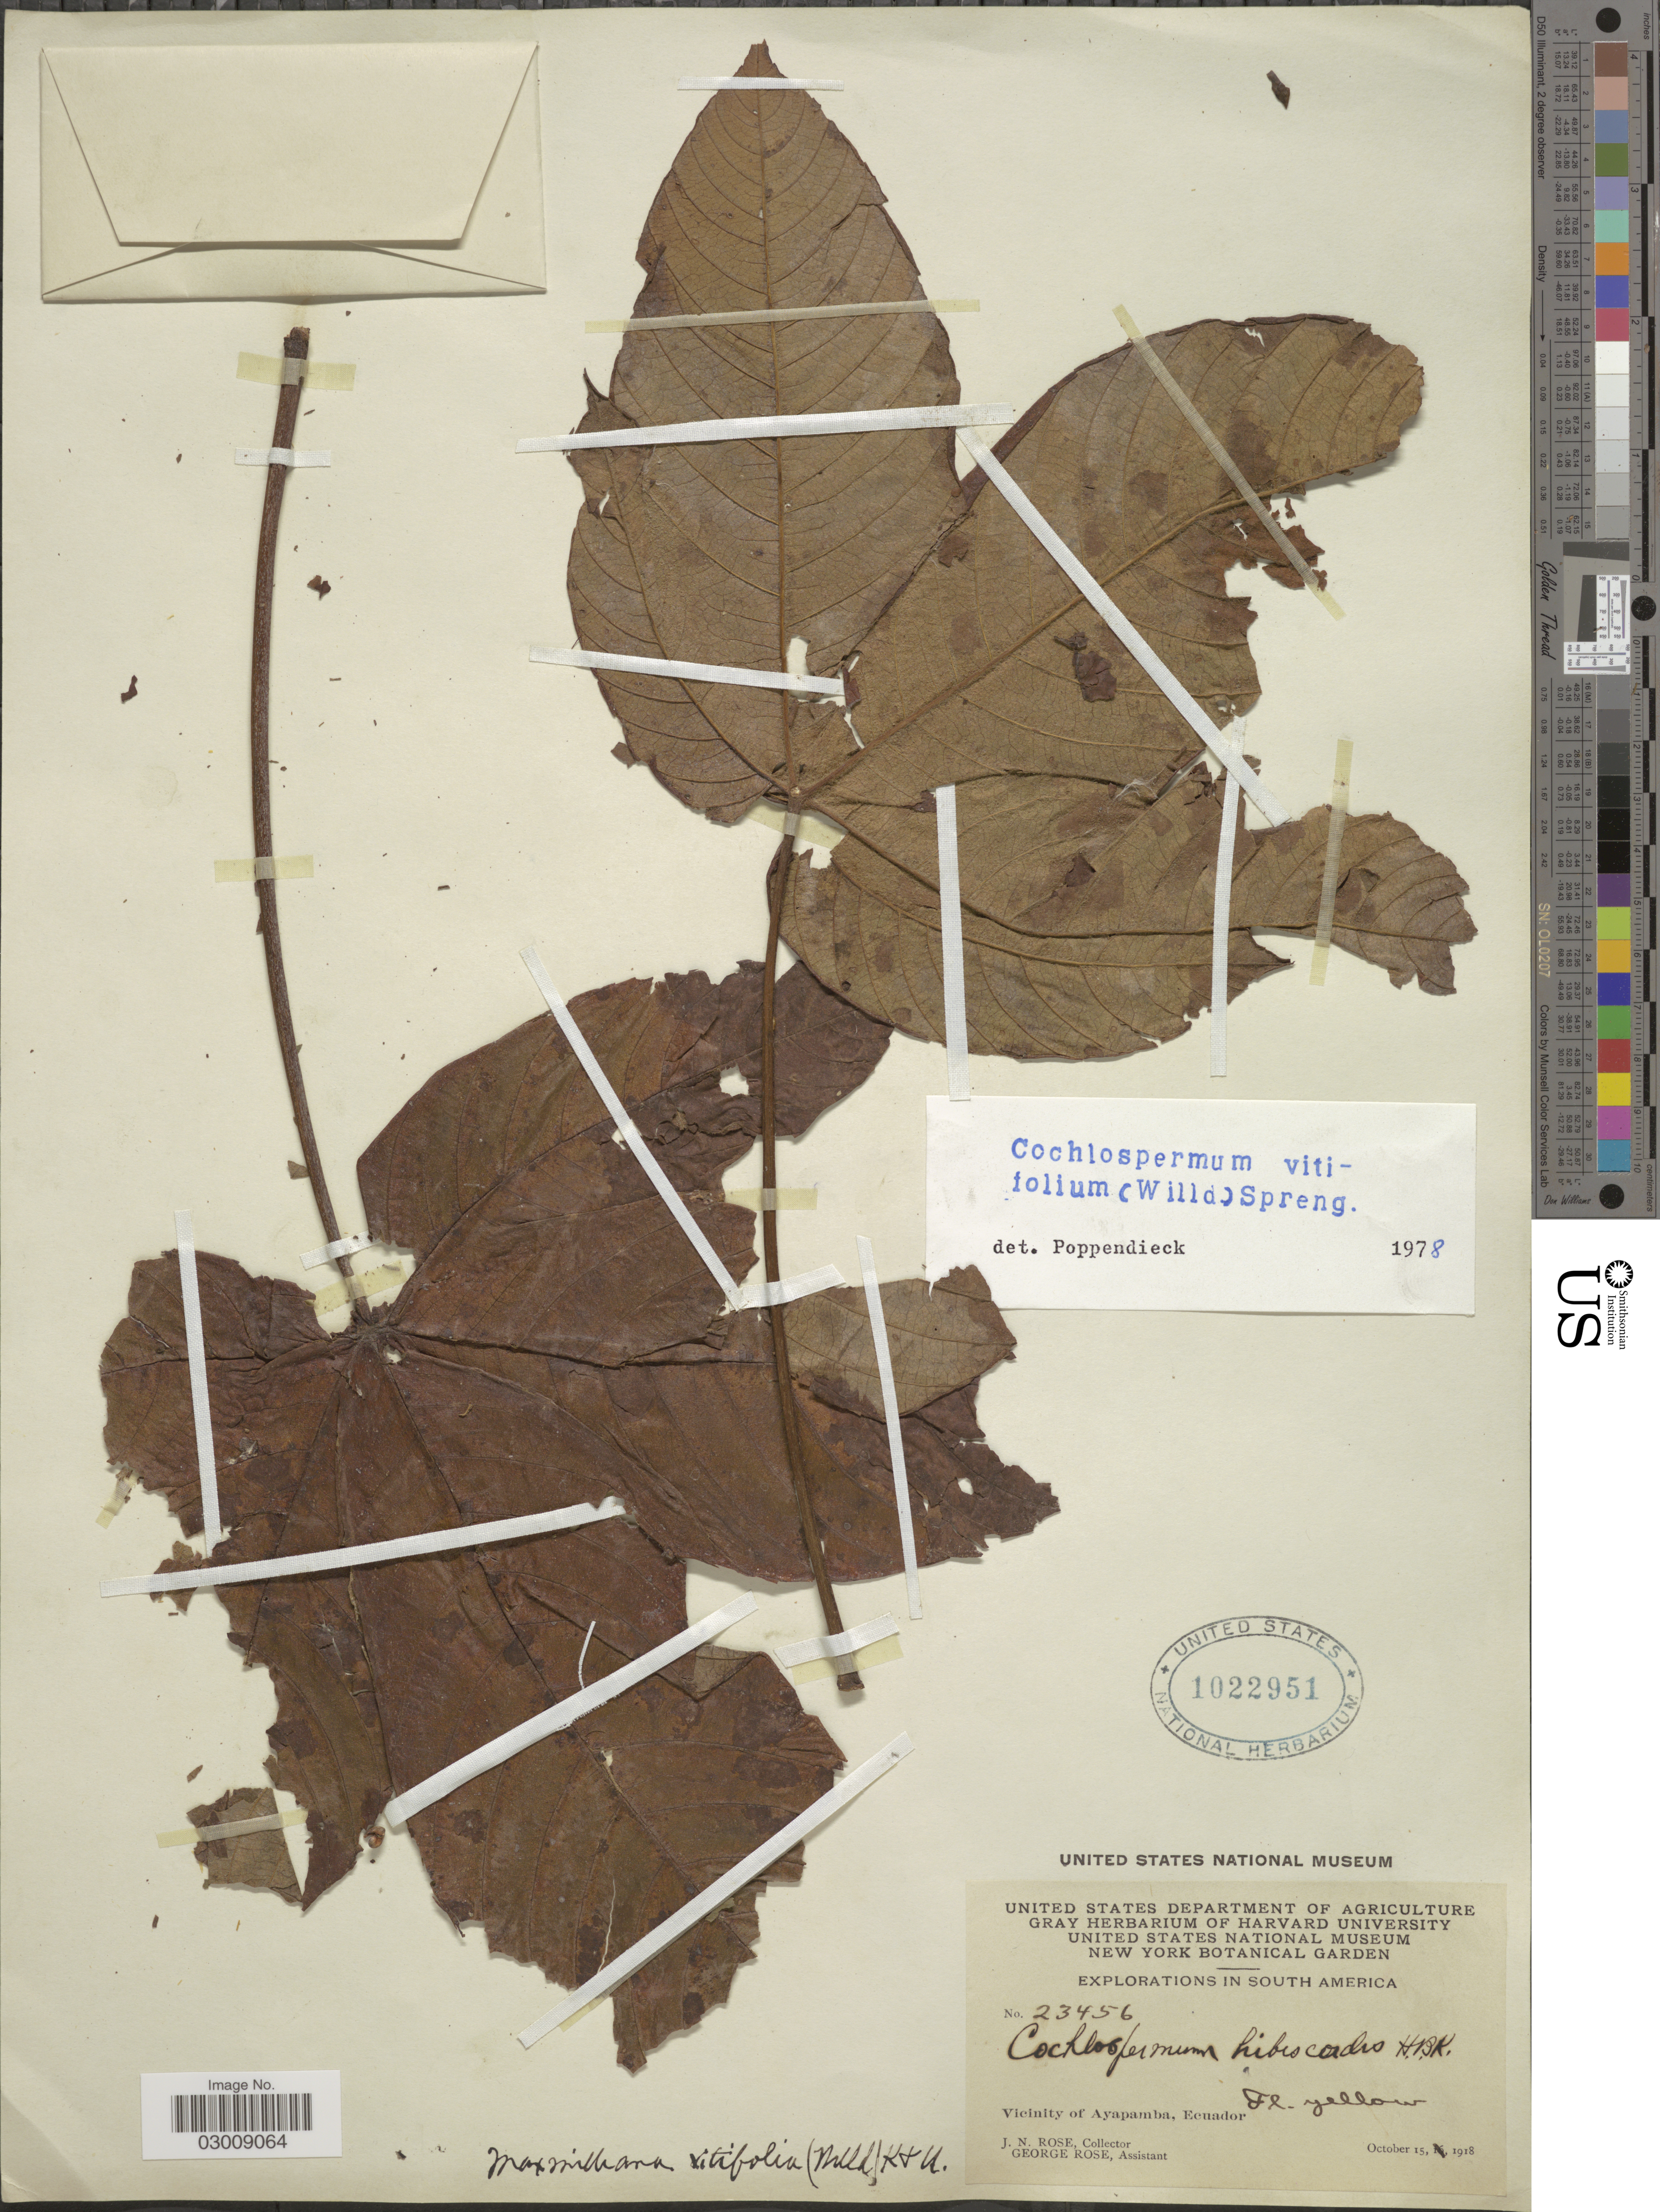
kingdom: Plantae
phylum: Tracheophyta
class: Magnoliopsida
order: Malvales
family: Cochlospermaceae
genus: Cochlospermum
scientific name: Cochlospermum vitifolium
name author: (Willd.) Spreng.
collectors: J. N. Rose & G. Rose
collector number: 23456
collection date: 1918-10-15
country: Ecuador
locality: Vicinity of Ayapamba.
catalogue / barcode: US 1022951